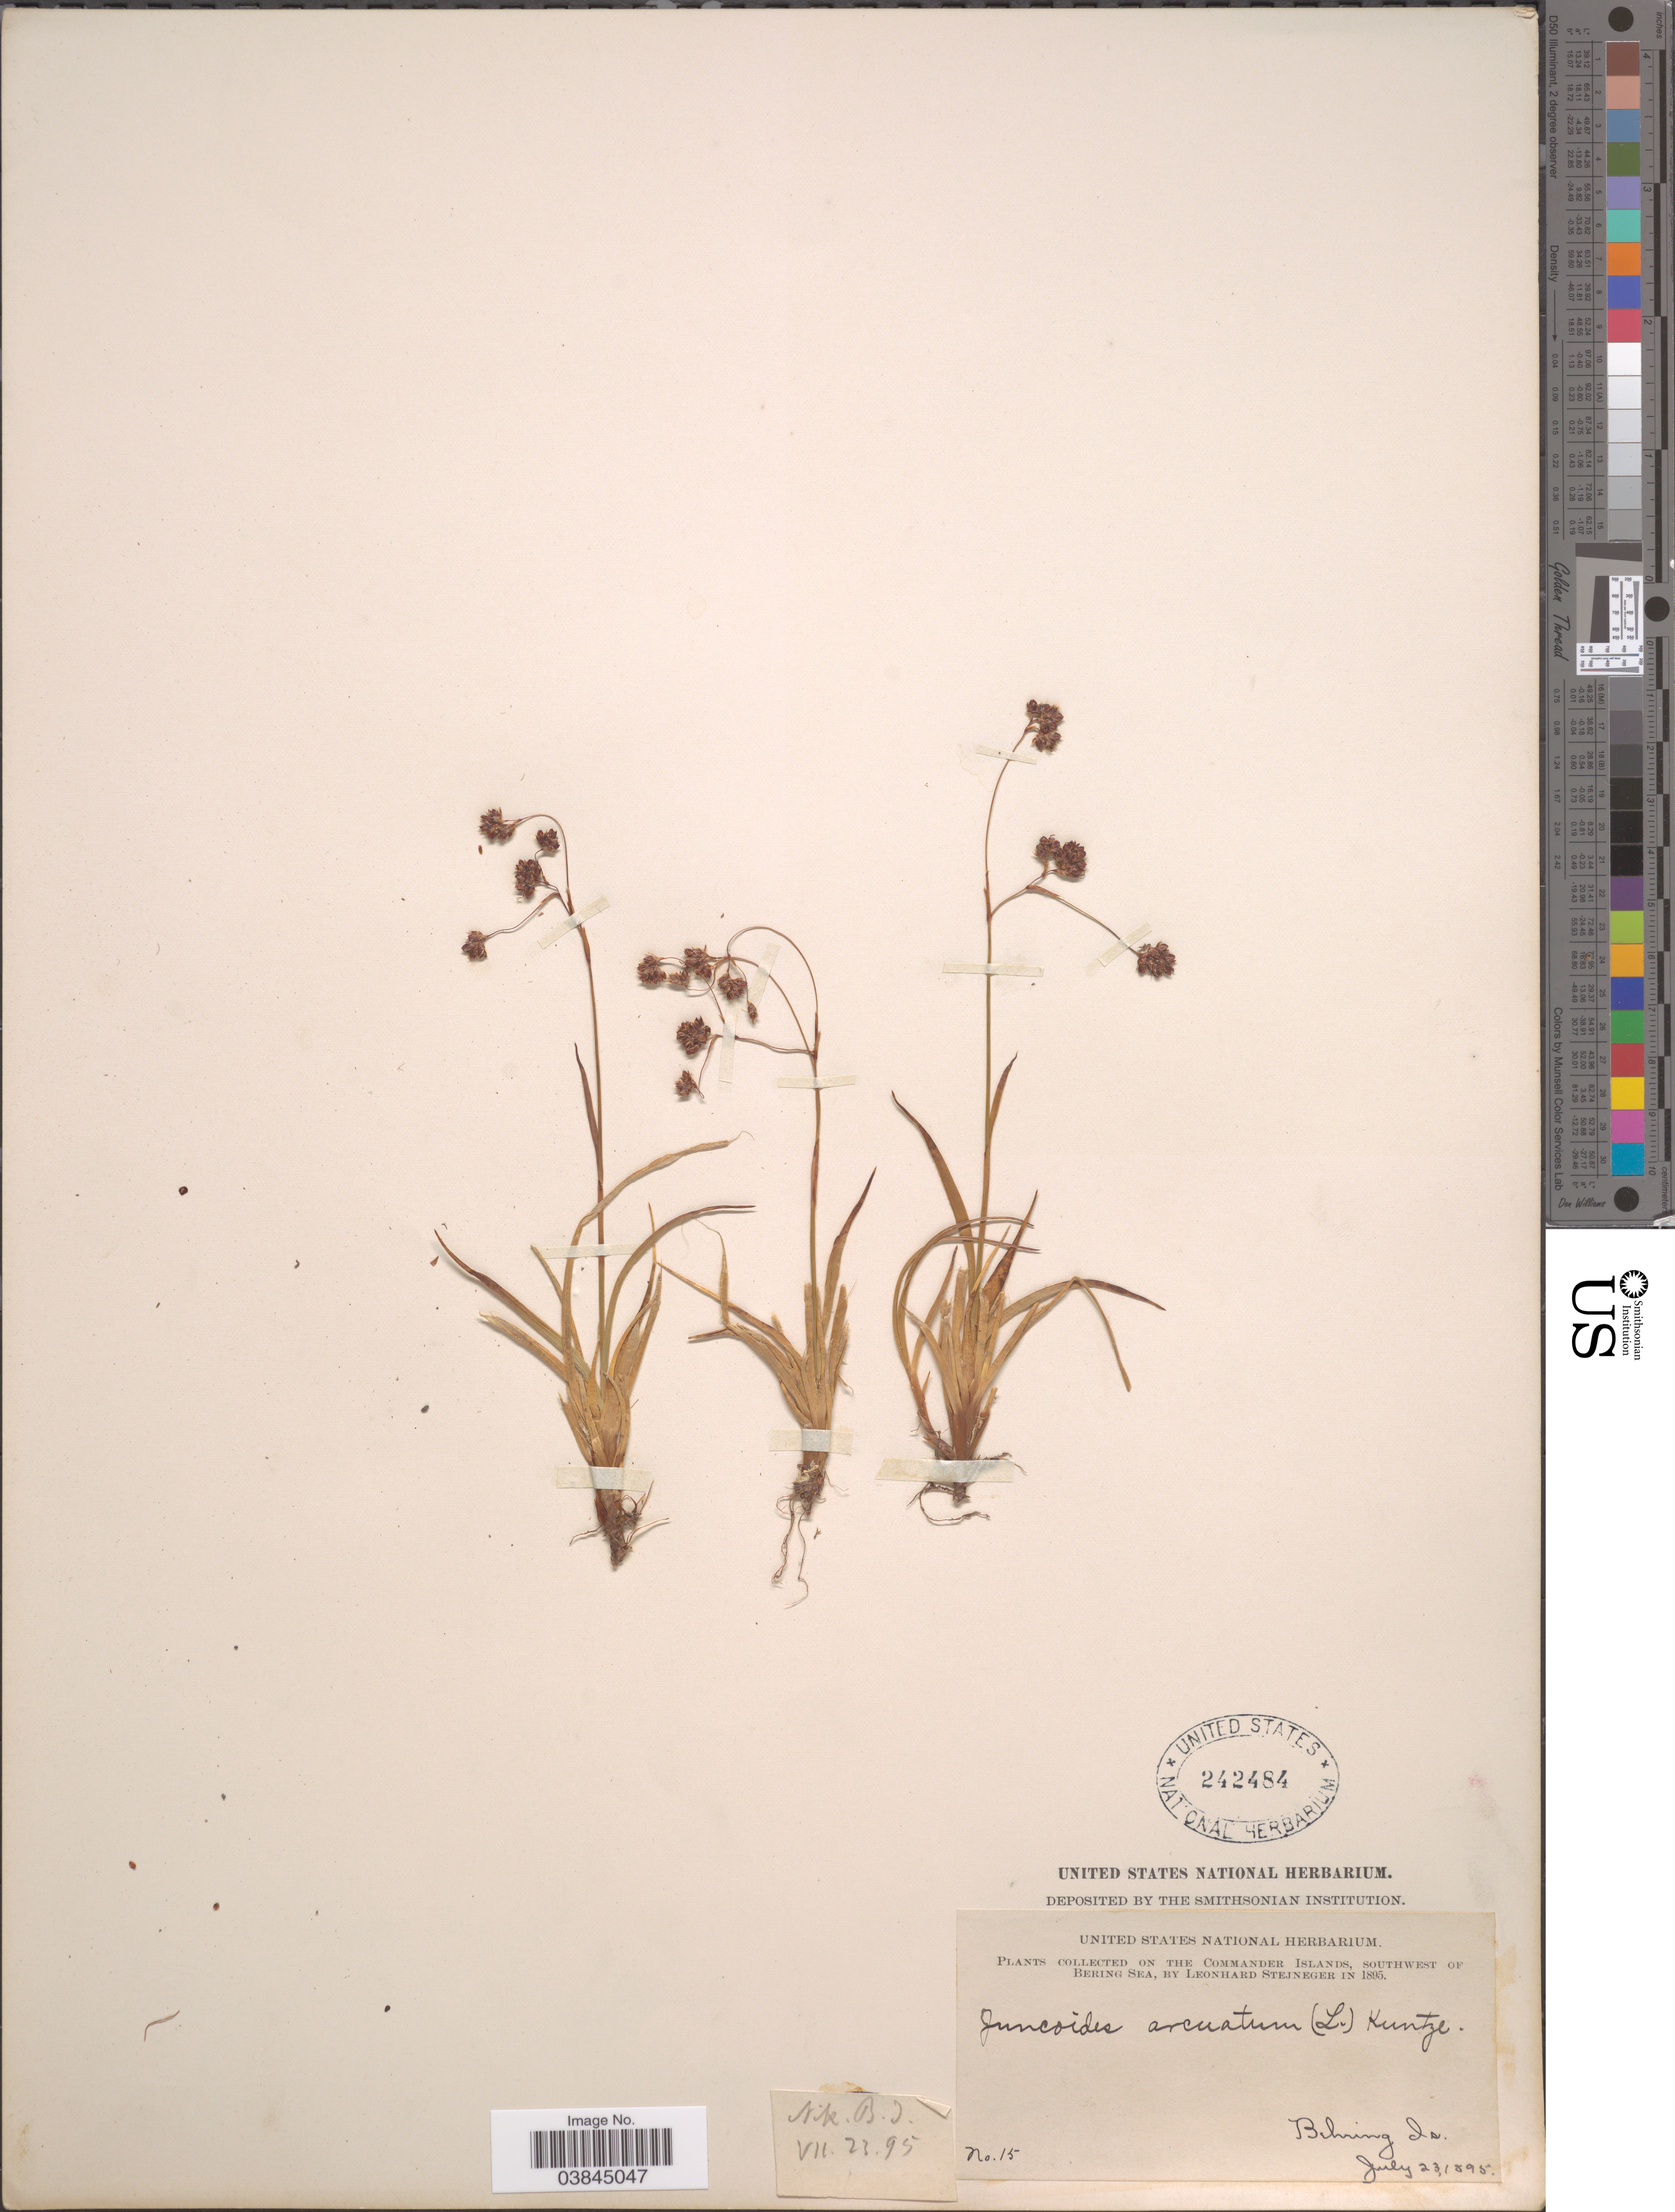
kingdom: Plantae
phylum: Tracheophyta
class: Liliopsida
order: Poales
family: Juncaceae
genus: Luzula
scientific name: Luzula arcuata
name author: (Wahlenb.) Sw.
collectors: L. Stejneger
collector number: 15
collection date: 1895-07-23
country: Russian Federation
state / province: Kamchatka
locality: On the Commander Islands, Southwest of Bering Sea. Behring Is.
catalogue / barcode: US 242484